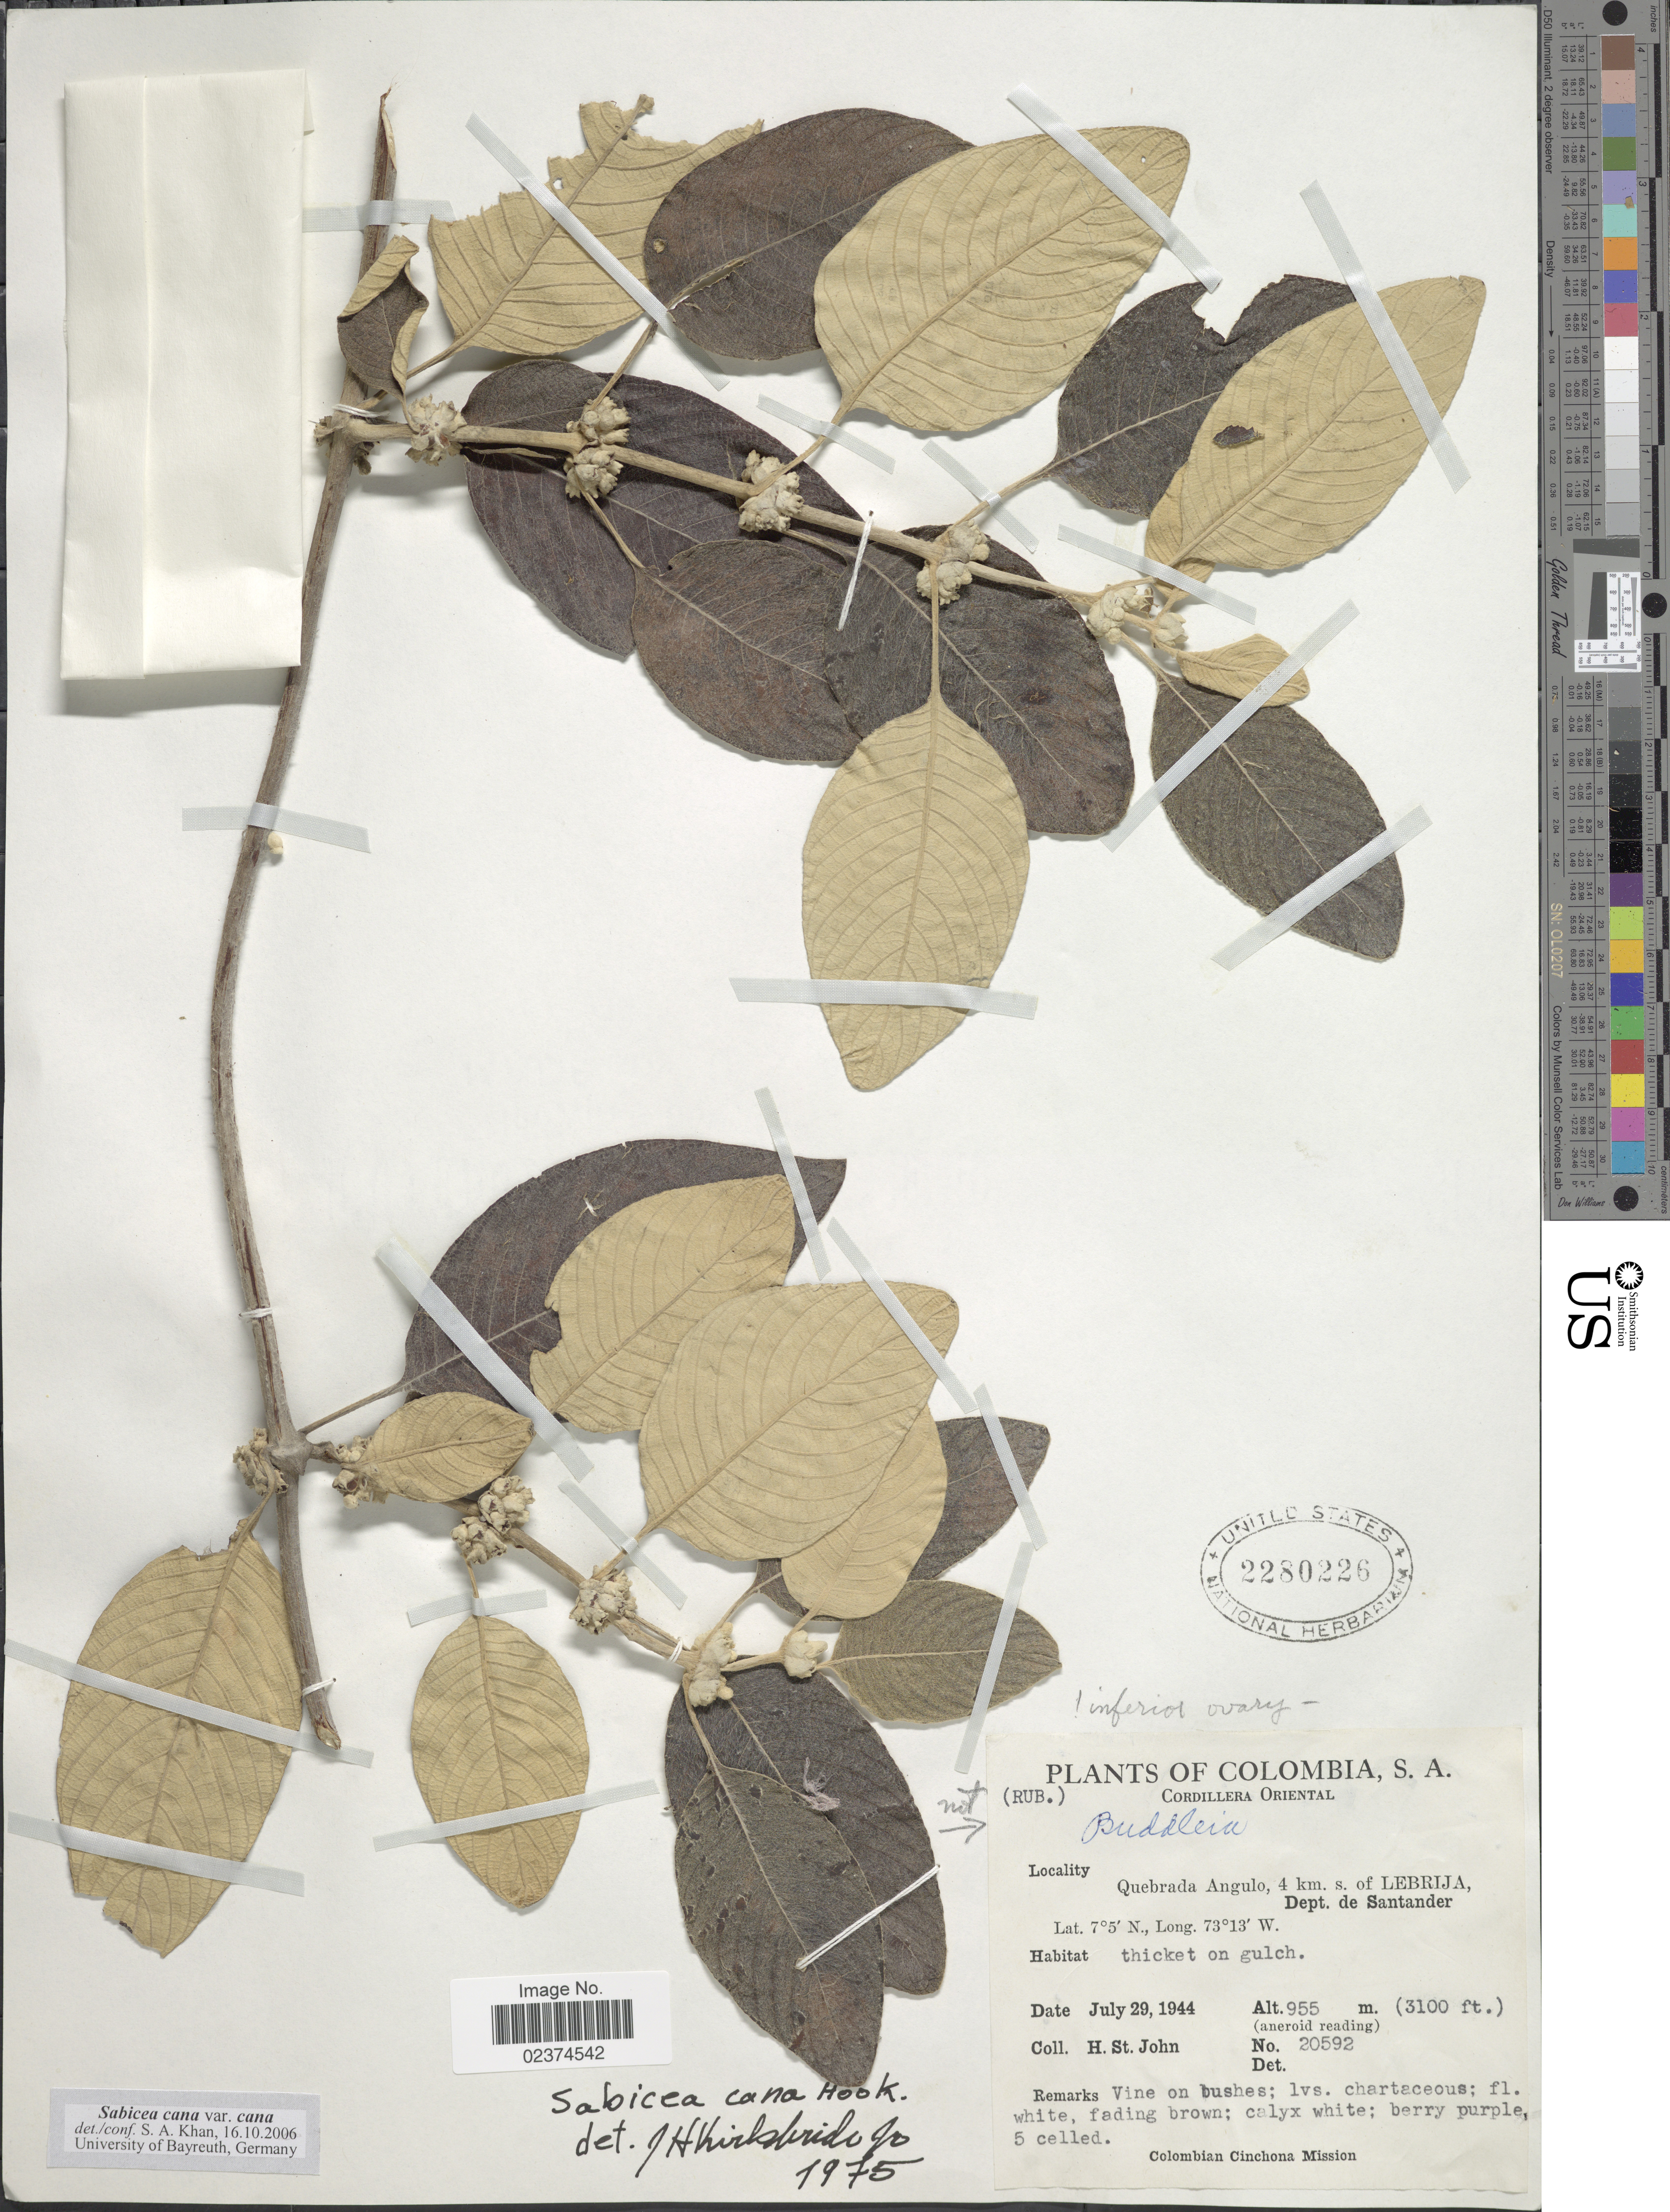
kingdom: Plantae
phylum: Tracheophyta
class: Magnoliopsida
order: Gentianales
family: Rubiaceae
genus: Sabicea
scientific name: Sabicea cana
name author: Hook. f.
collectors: H. St. John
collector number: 20592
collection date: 1944-07-29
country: Colombia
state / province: Santander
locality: Cordillera Oriental, Quebrada Angulo, 4 km s. of Lebrija, Dept. de Santander, thicket on gulch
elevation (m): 945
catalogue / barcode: US 2280226